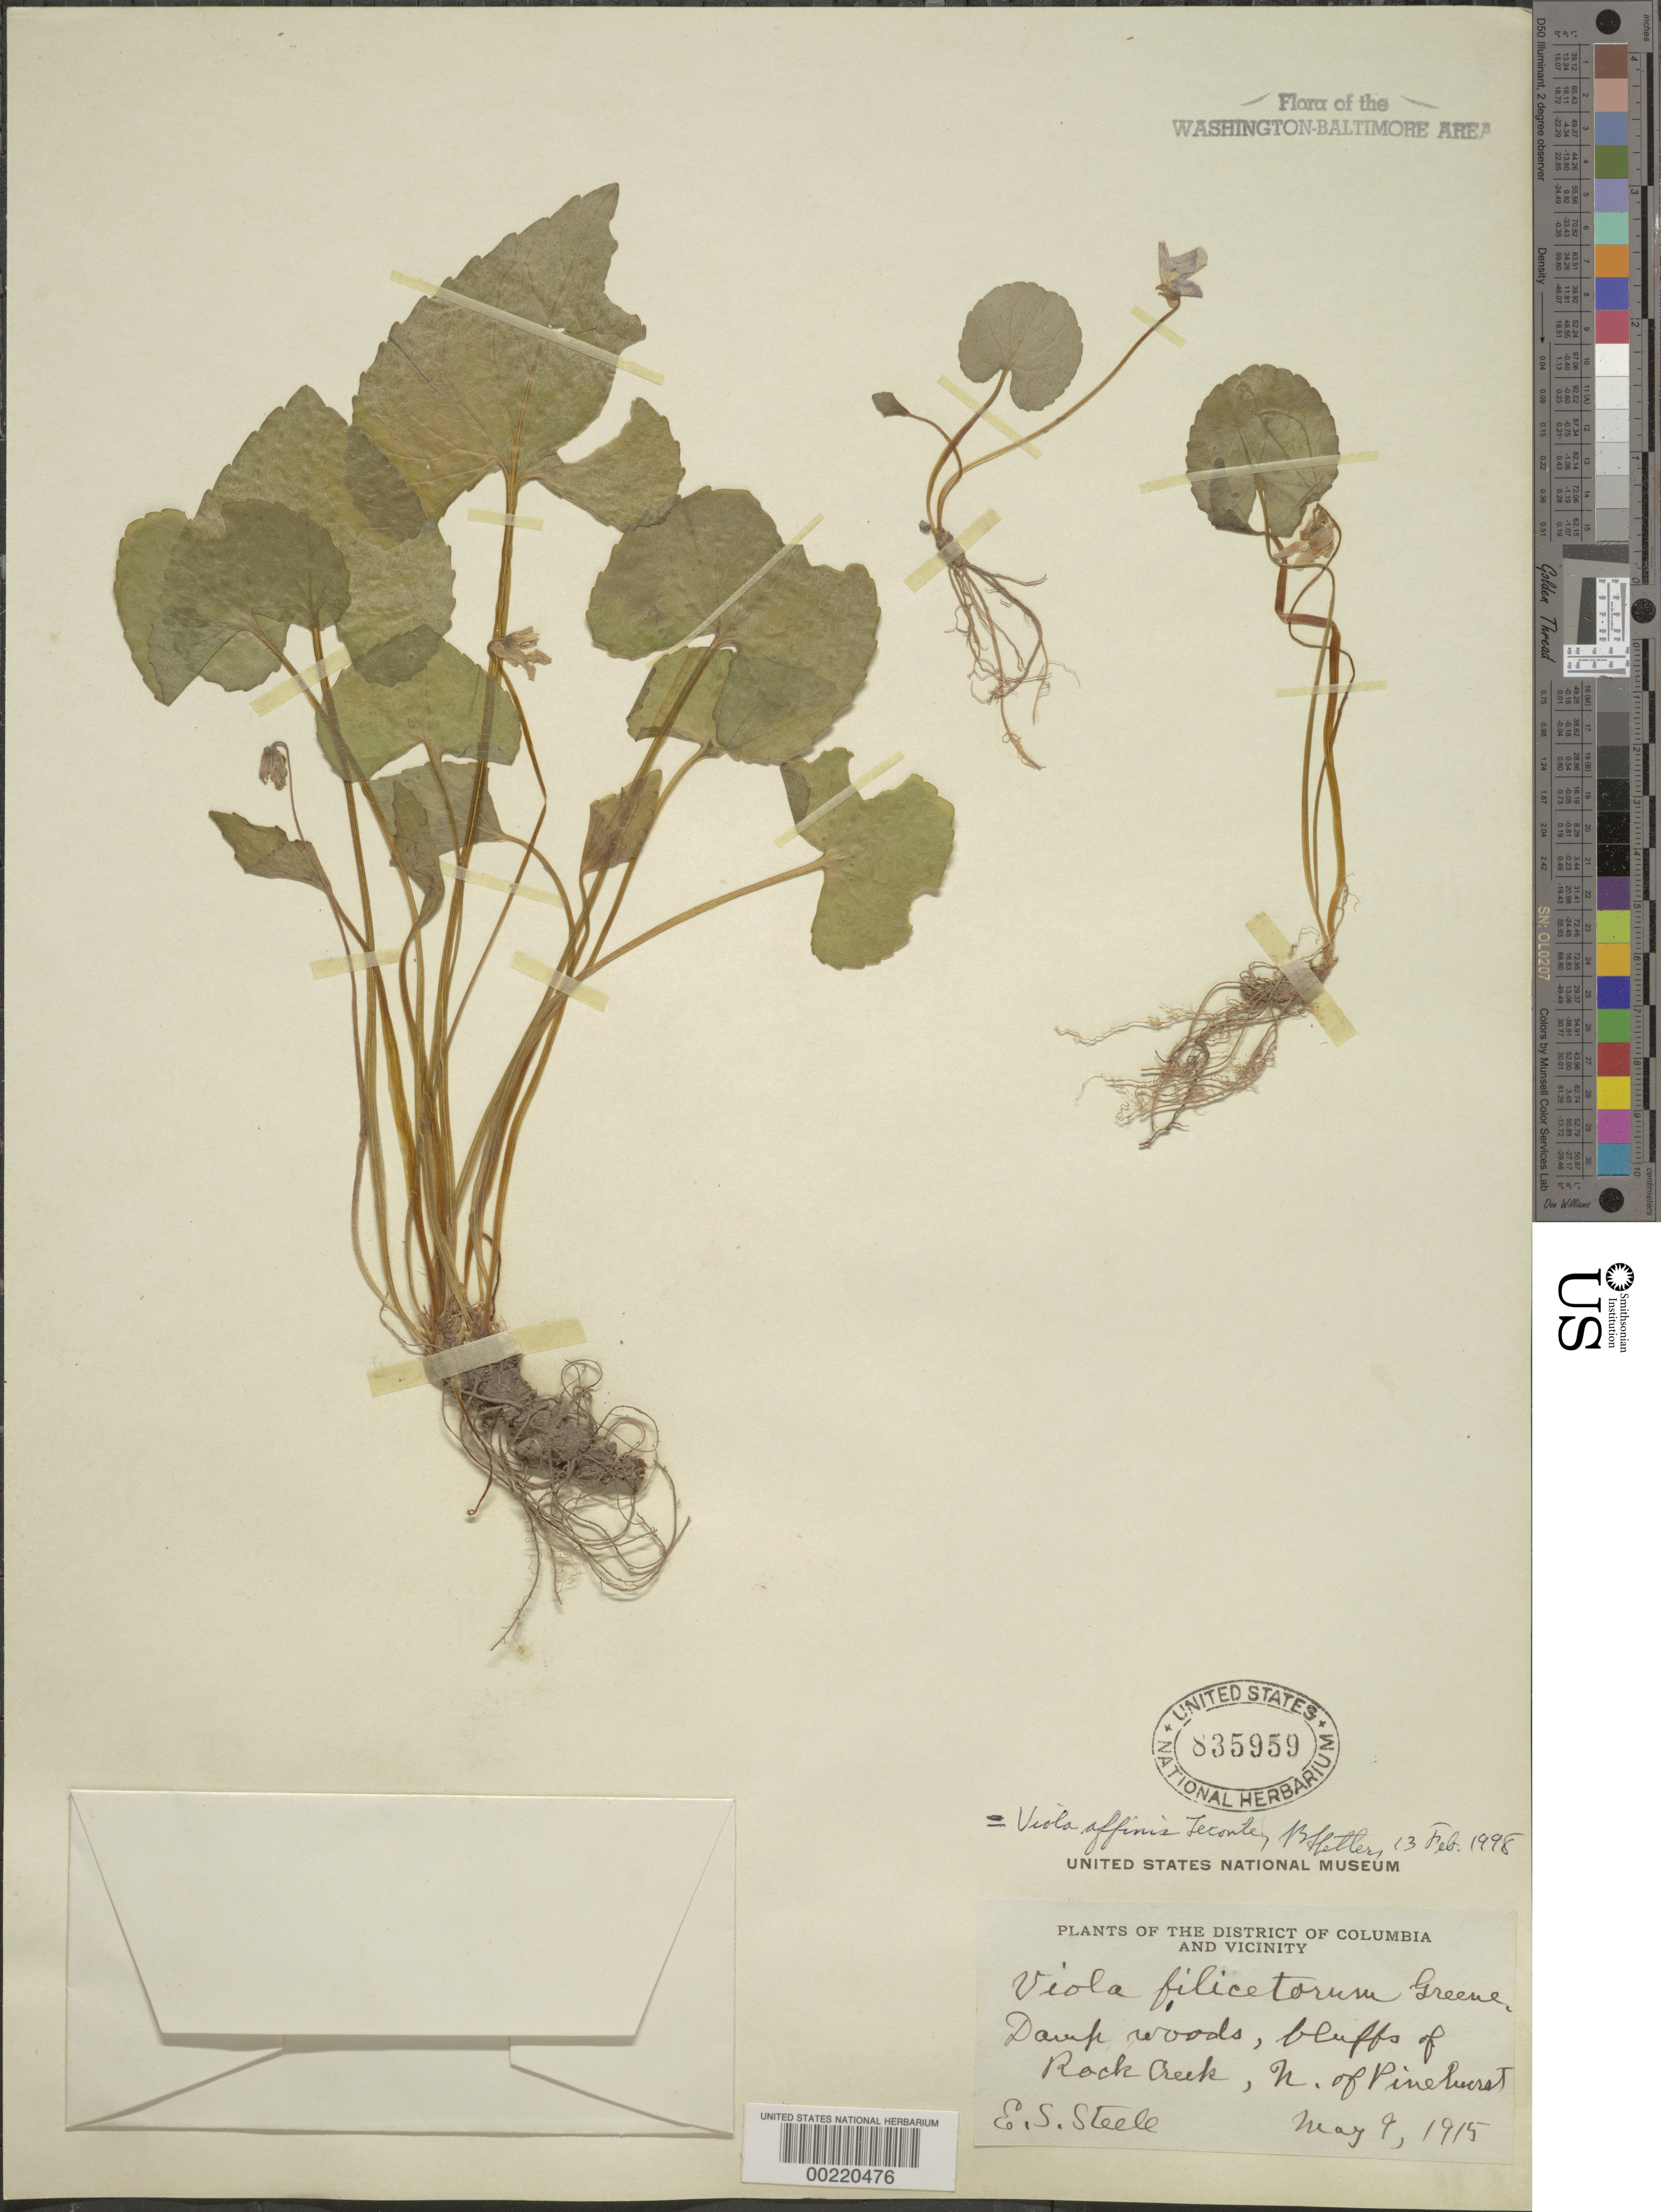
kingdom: Plantae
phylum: Tracheophyta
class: Magnoliopsida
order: Malpighiales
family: Violaceae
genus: Viola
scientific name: Viola sororia var. affinis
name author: (LeConte) McKinney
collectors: E. Steele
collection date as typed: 09 May 1915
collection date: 1915-05-09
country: United States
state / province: District of Columbia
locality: Rock Creek north of Pinehurst Rock Creek Park and vicinity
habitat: Damp woods, bluffs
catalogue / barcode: US 835959